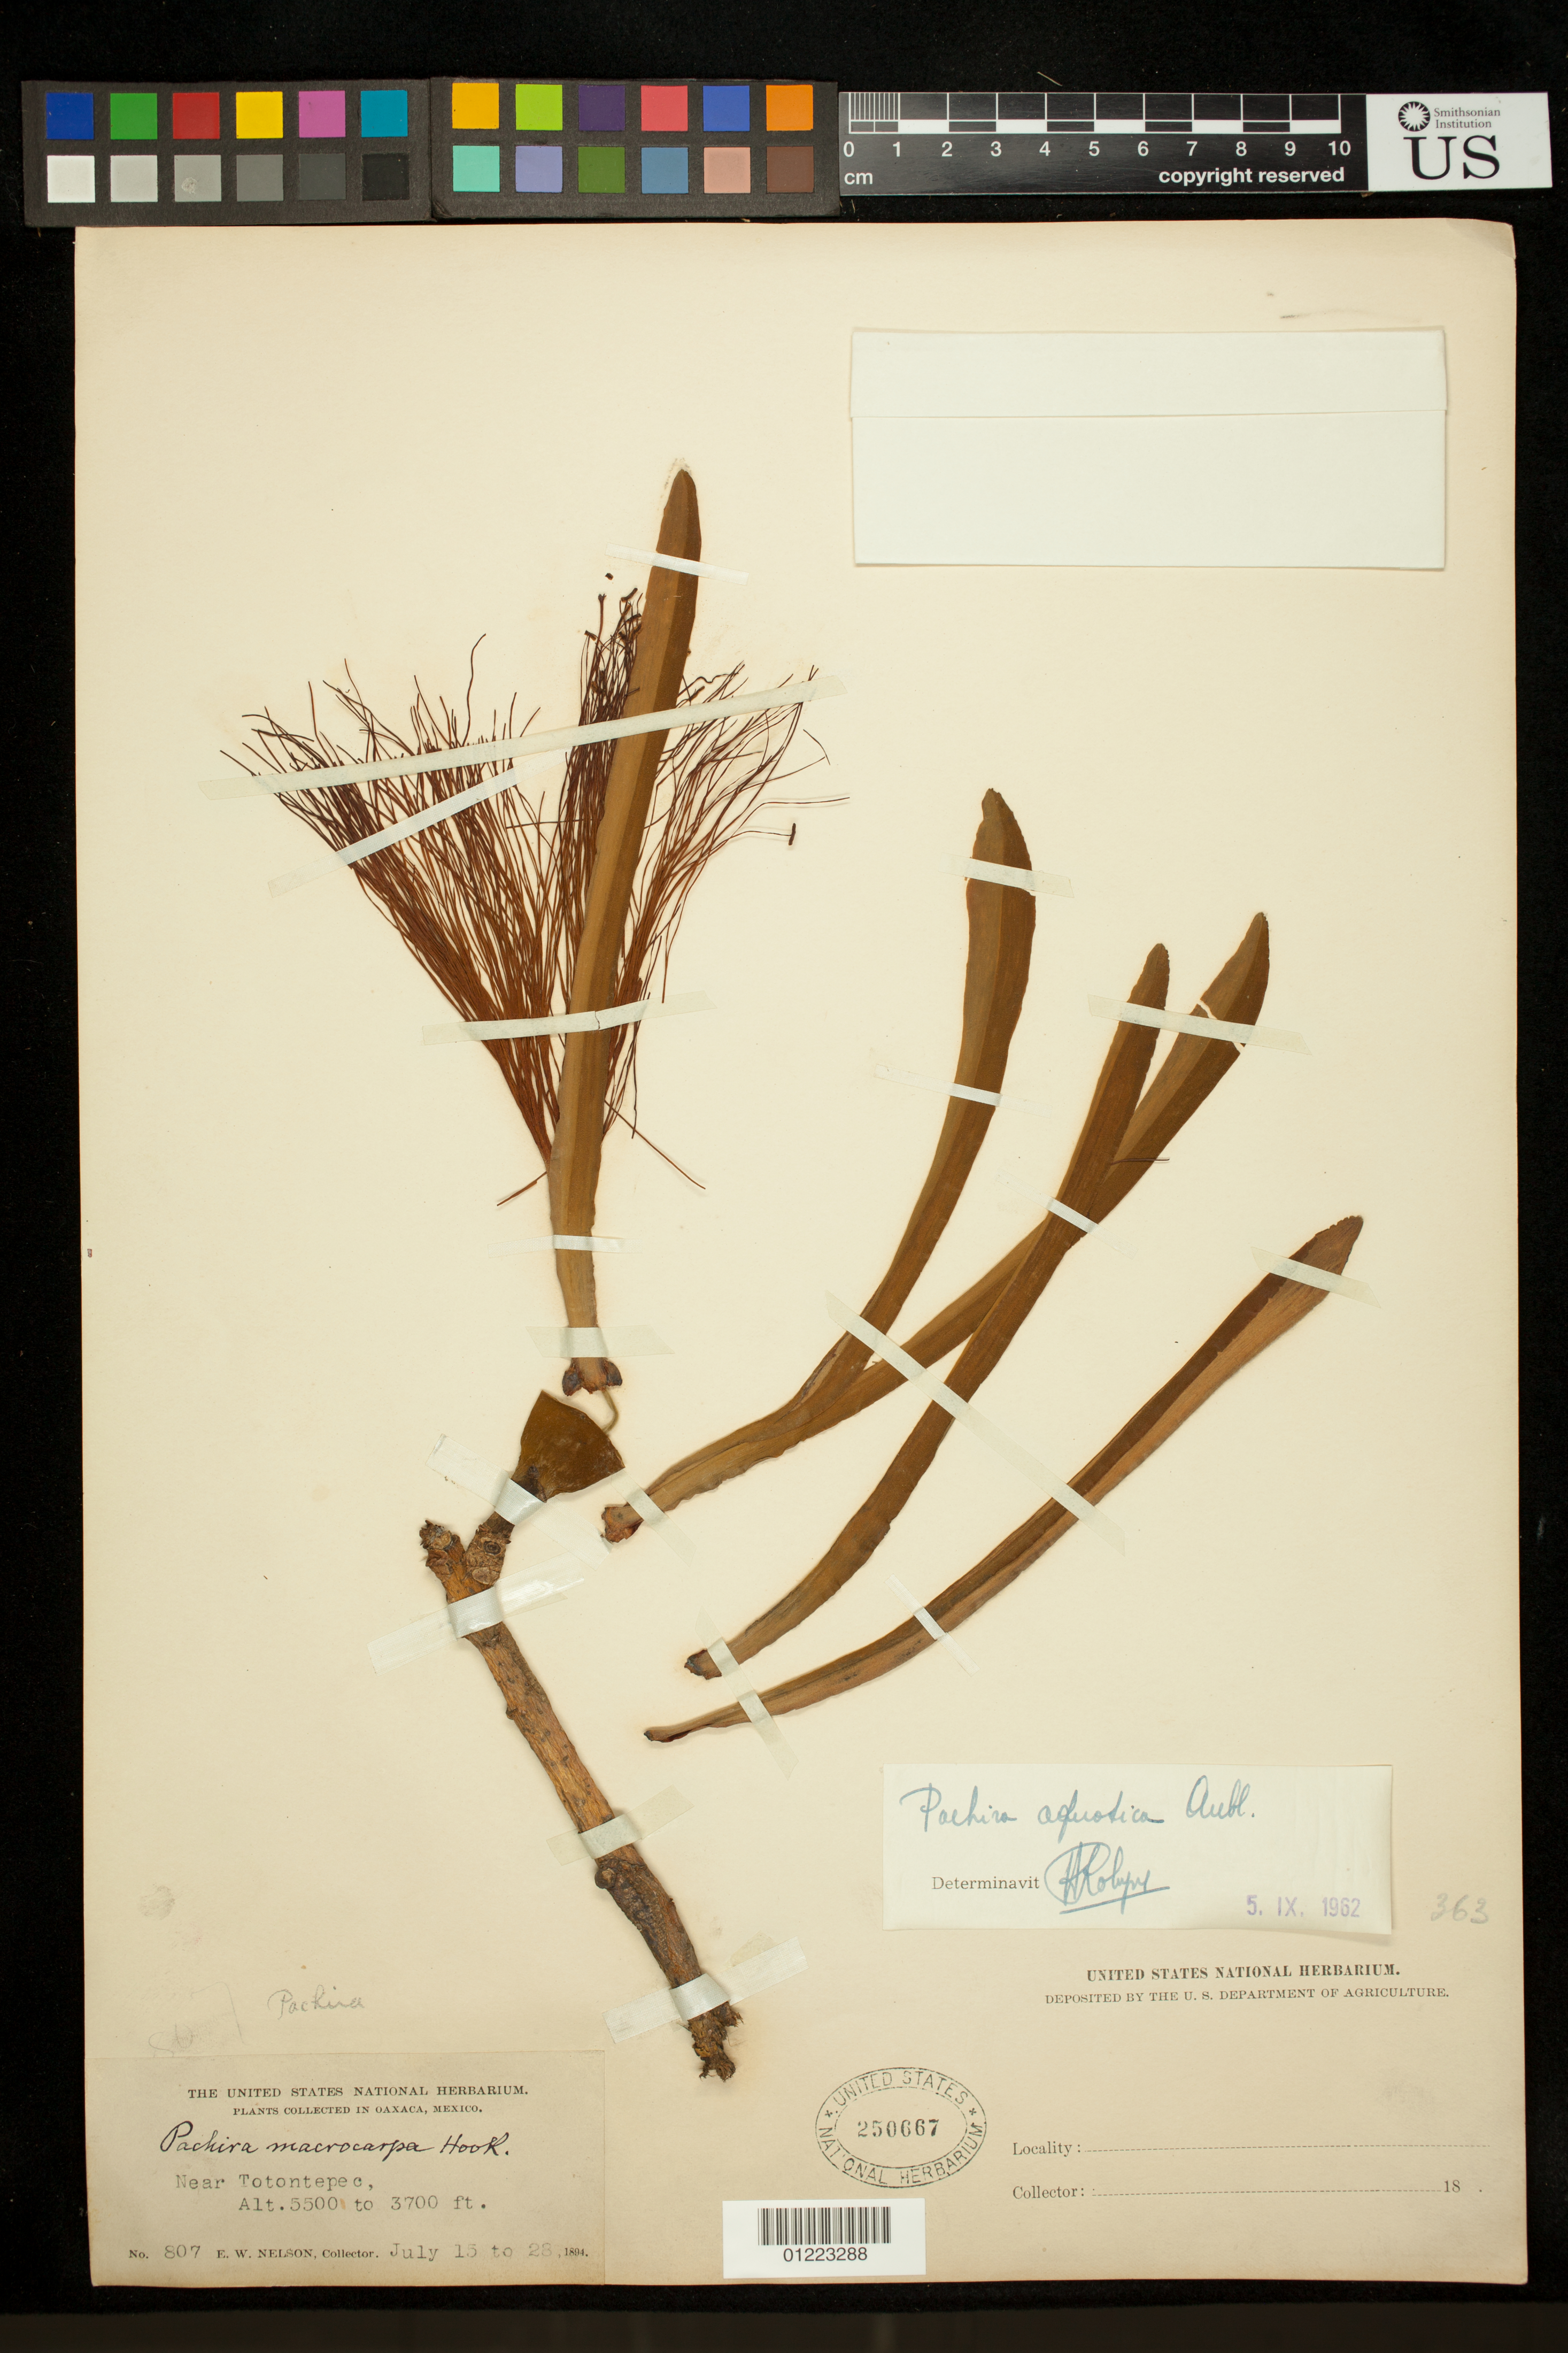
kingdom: Plantae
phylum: Tracheophyta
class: Magnoliopsida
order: Malvales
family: Malvaceae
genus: Pachira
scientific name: Pachira aquatica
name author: Aubl.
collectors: E. W. Nelson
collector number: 807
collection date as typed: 1894-07-15 to 1894-07-28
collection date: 1894-07-15/1894-07-28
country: Mexico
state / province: Oaxaca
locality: Oaxaca: Near Totontepec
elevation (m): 1128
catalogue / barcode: US 250667